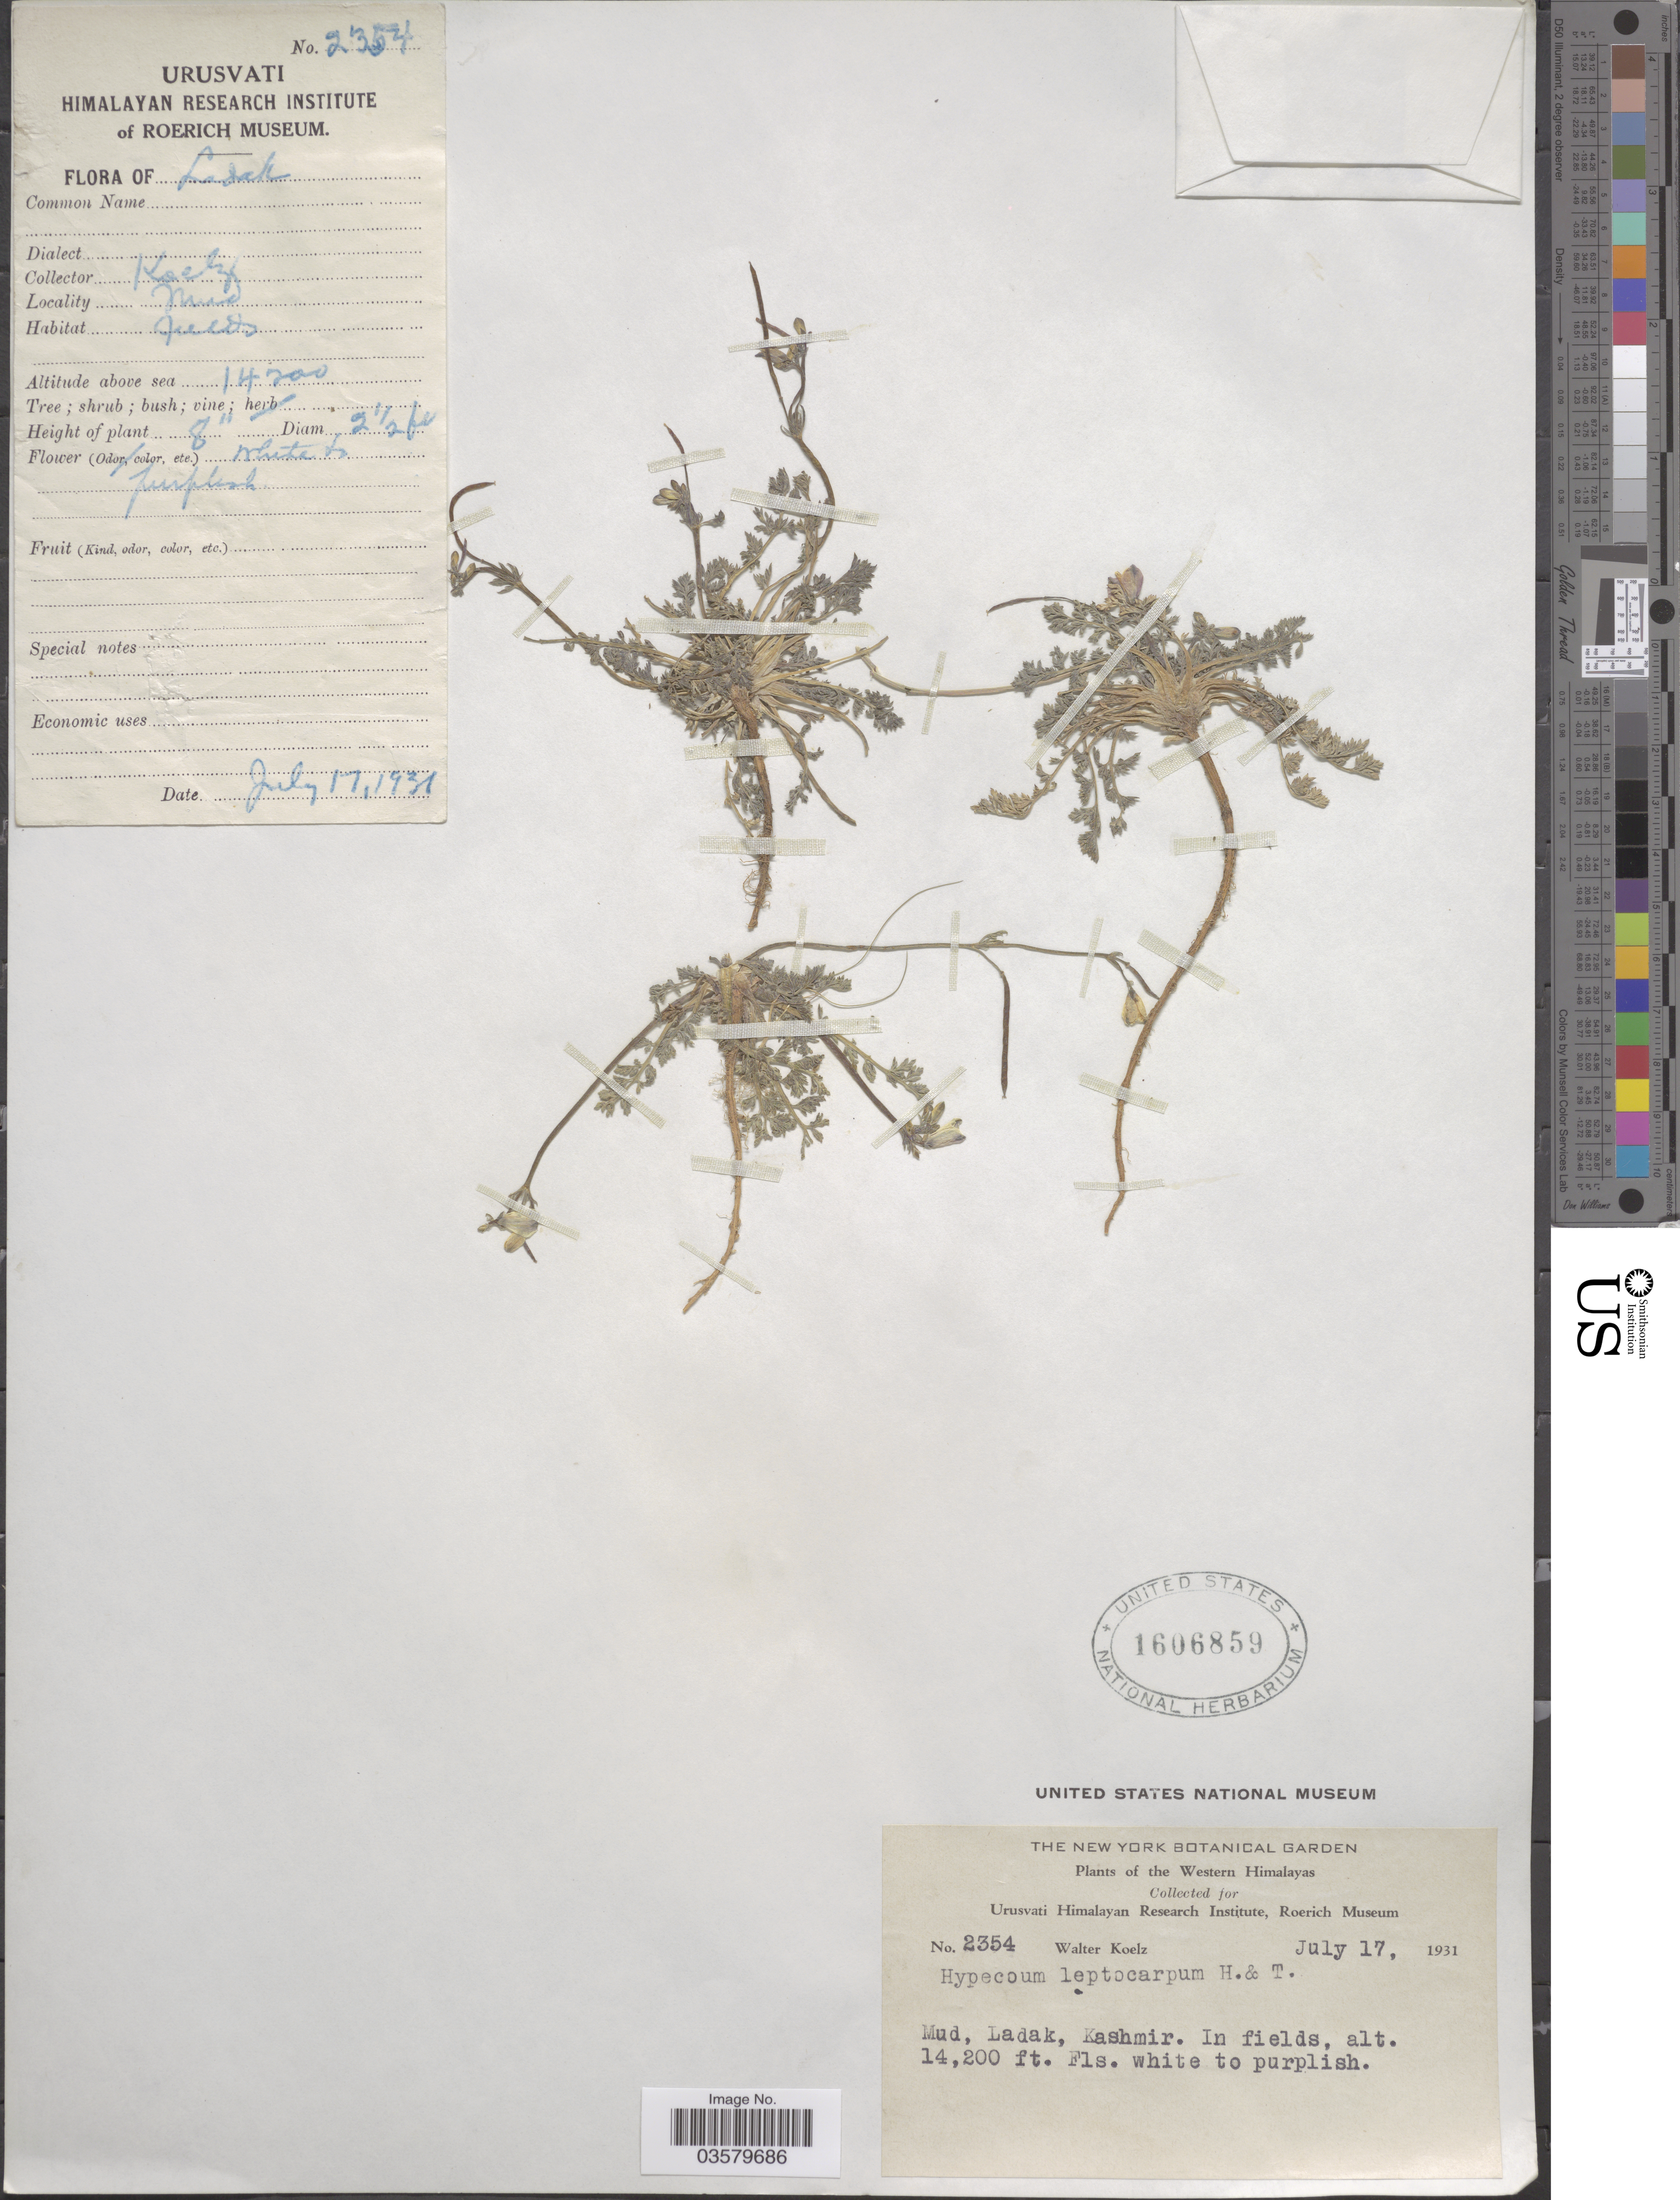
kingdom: Plantae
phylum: Tracheophyta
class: Magnoliopsida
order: Ranunculales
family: Papaveraceae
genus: Hypecoum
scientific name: Hypecoum leptocarpum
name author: Hook. f. & Thomson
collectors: W. N. Koelz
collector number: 2354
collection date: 1931-07-17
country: India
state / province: Ladakh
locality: Western Himalayas. Mud, Ladak, Kashmir.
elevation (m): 4328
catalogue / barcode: US 1606859